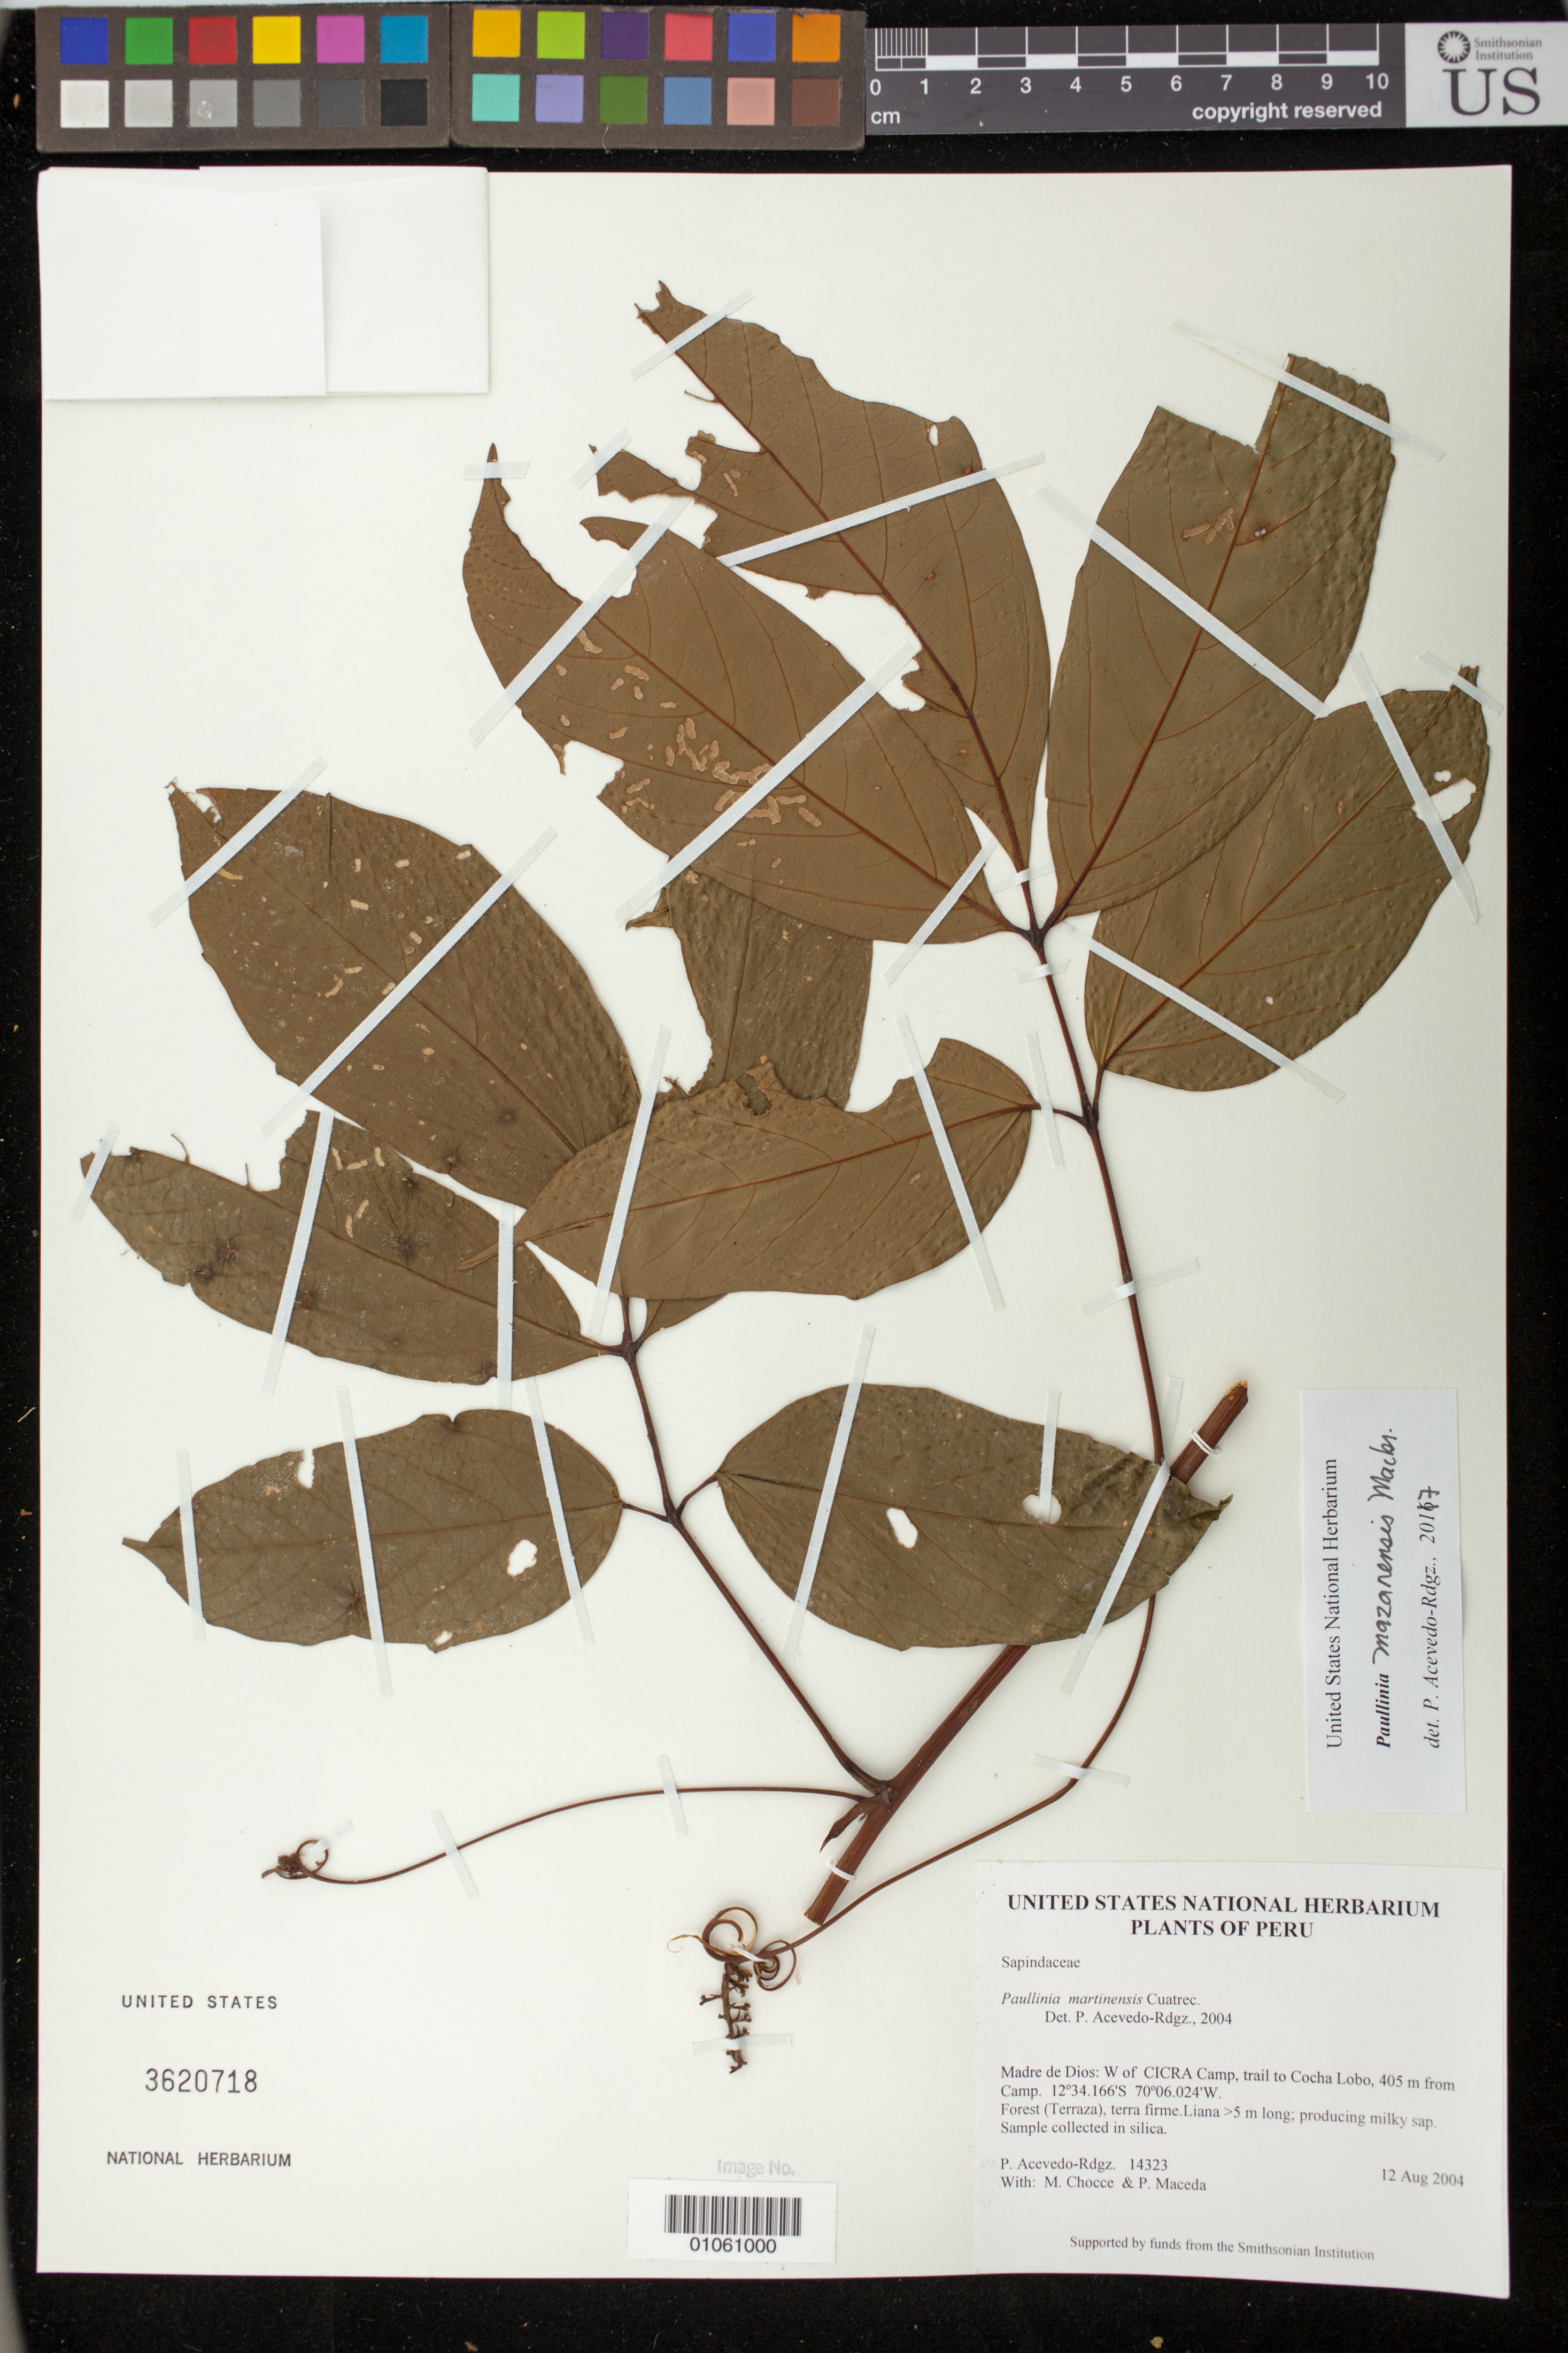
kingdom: Plantae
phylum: Tracheophyta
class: Magnoliopsida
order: Sapindales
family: Sapindaceae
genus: Paullinia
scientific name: Paullinia killipii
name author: J.F. Macbr.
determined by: Acevedo-Rodríguez, P., (BOT), Smithsonian Institution - National Museum of Natural History (UNITED STATES)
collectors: P. Acevedo-Rodr., M. Chocce & P. Maceda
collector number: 14323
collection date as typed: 12 Aug 2004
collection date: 2004-08-12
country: Peru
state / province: Madre de Dios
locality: Madre de Dios: W of CICRA Camp, trail to Cocha Lobo, 405 m from Camp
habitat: Forest (Terraza), terra firme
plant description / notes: MO, US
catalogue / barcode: US 3620718